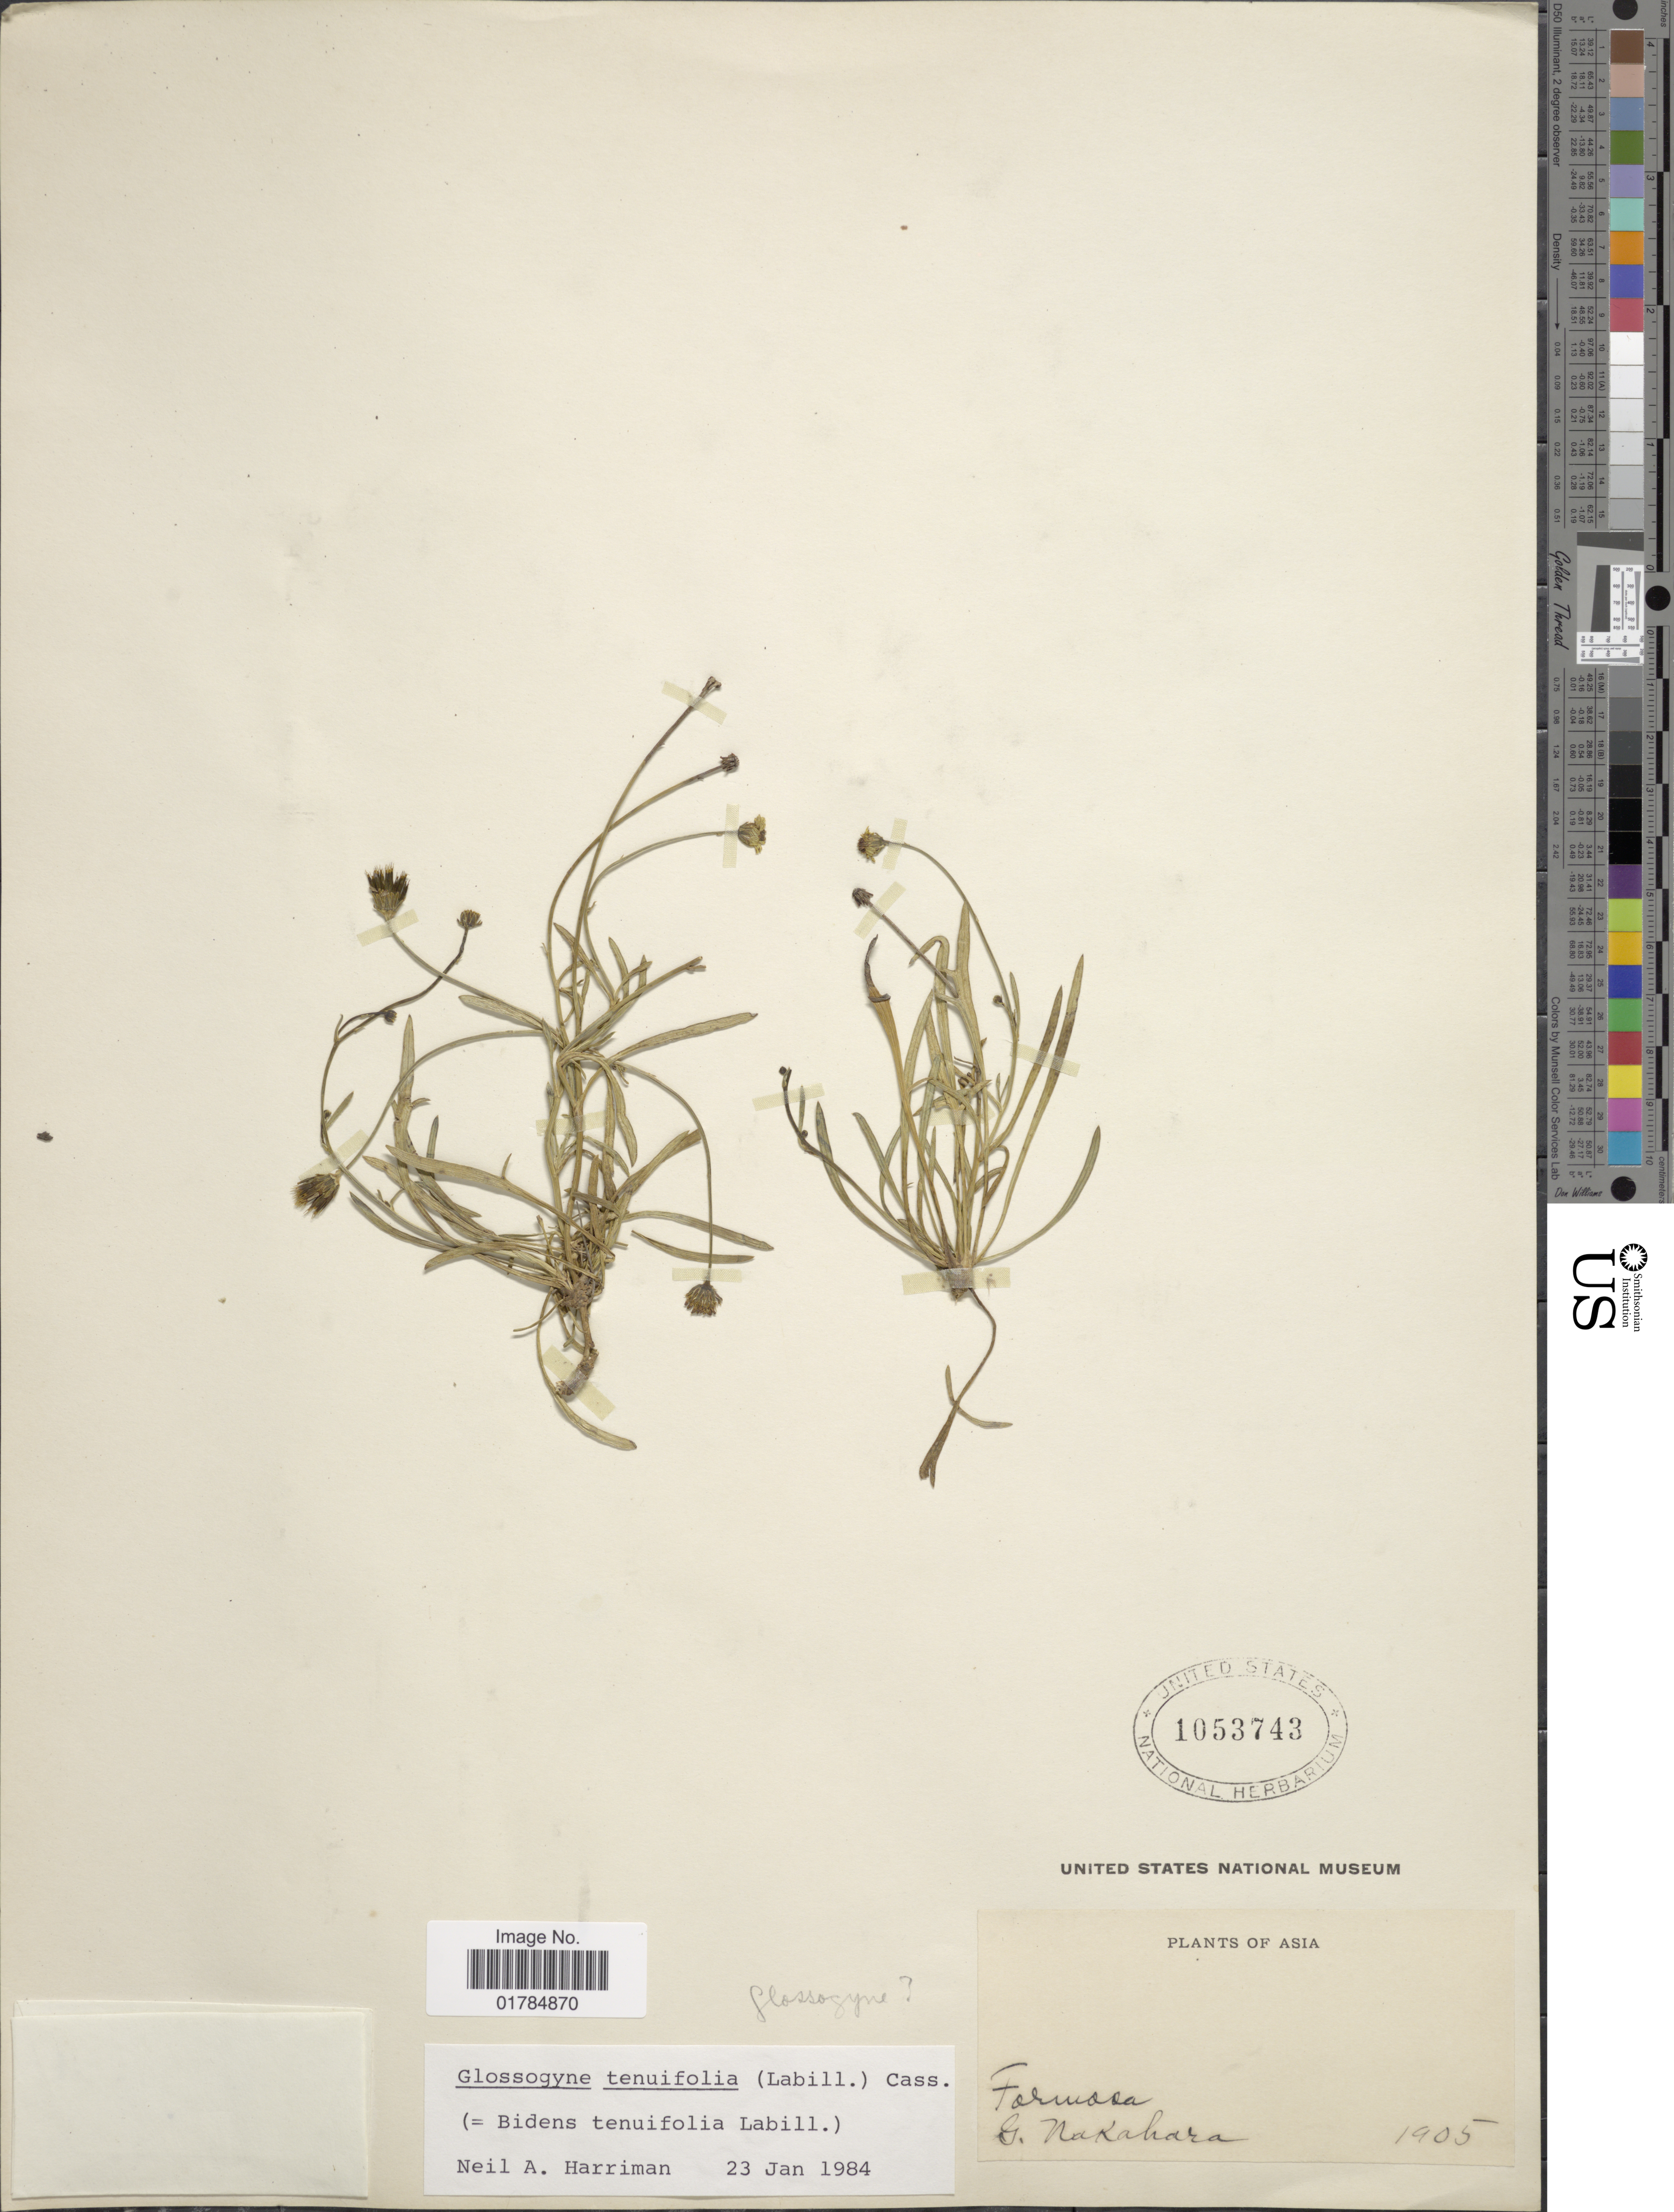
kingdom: Plantae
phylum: Tracheophyta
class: Magnoliopsida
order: Asterales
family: Asteraceae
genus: Glossogyne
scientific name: Glossogyne tenuifolia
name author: (Labill.)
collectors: G. Nakahara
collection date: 1905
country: Taiwan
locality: Formosa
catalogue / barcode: US 1053743